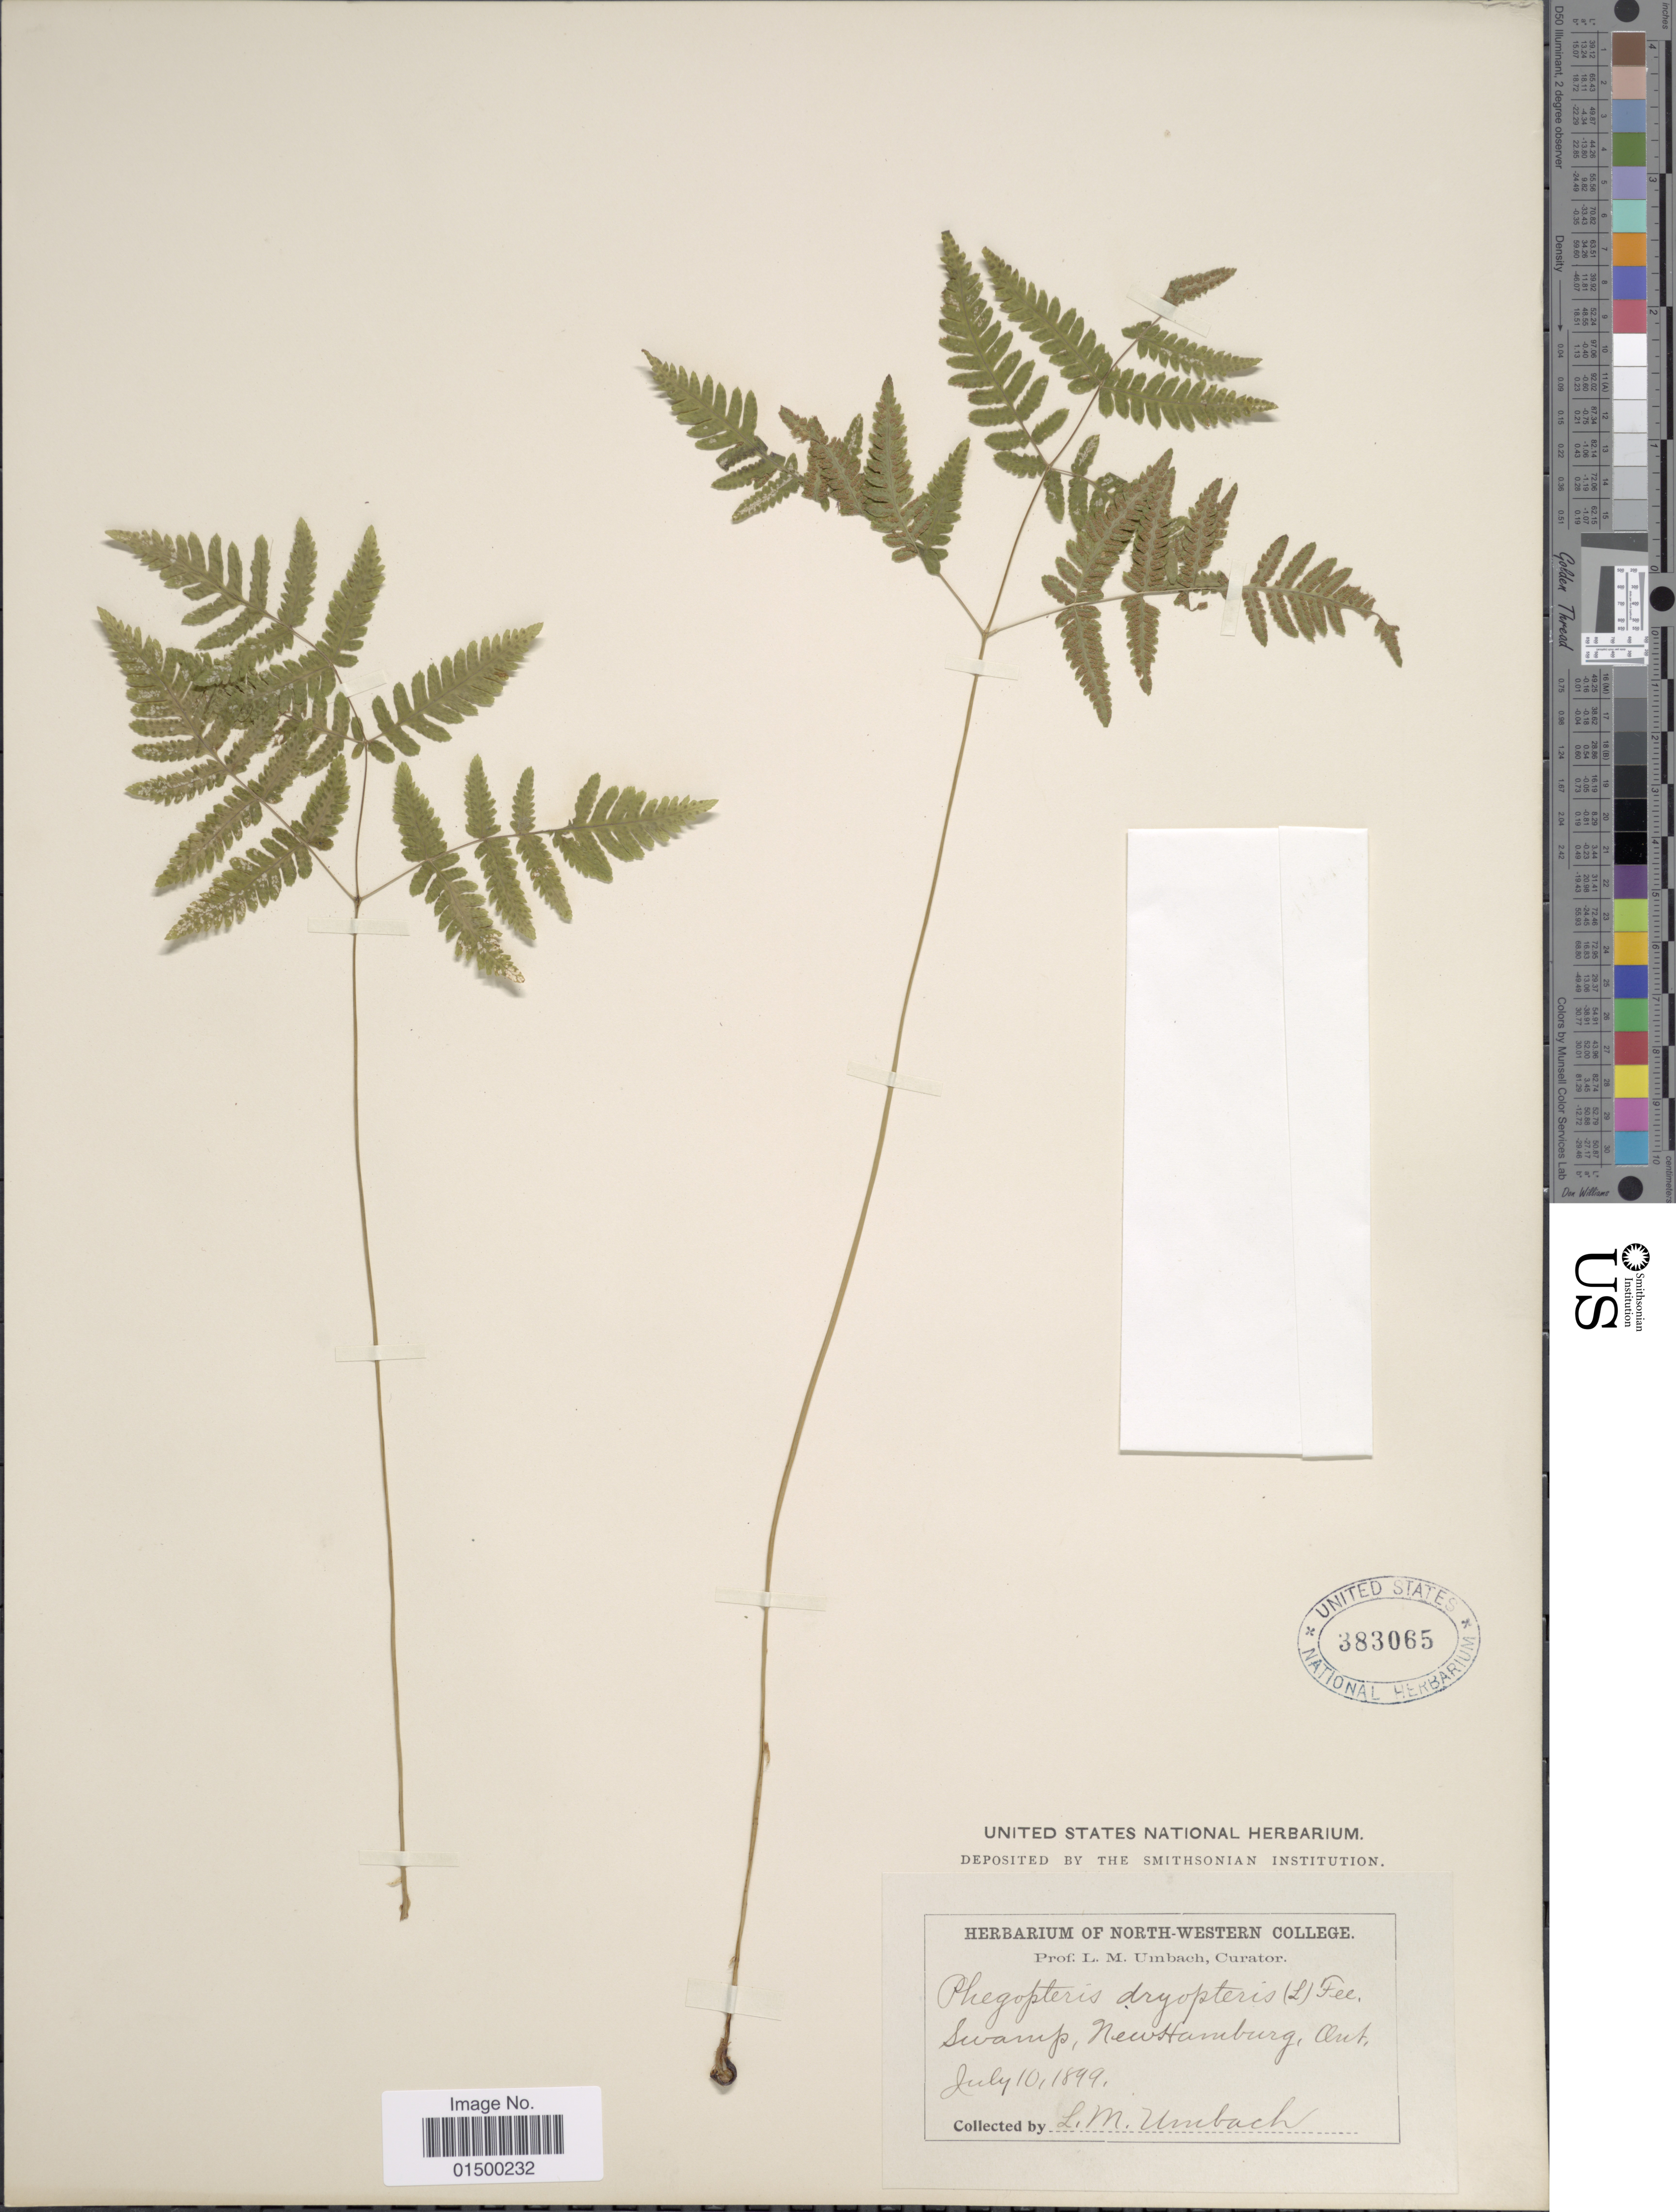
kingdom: Plantae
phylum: Tracheophyta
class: Polypodiopsida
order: Polypodiales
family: Cystopteridaceae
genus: Gymnocarpium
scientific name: Gymnocarpium disjunctum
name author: (Rupr.) Ching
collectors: L. M. Umbach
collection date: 1899-07-10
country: Canada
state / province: Ontario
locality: Swamp, Newhamburg, Ont.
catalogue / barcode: US 383065